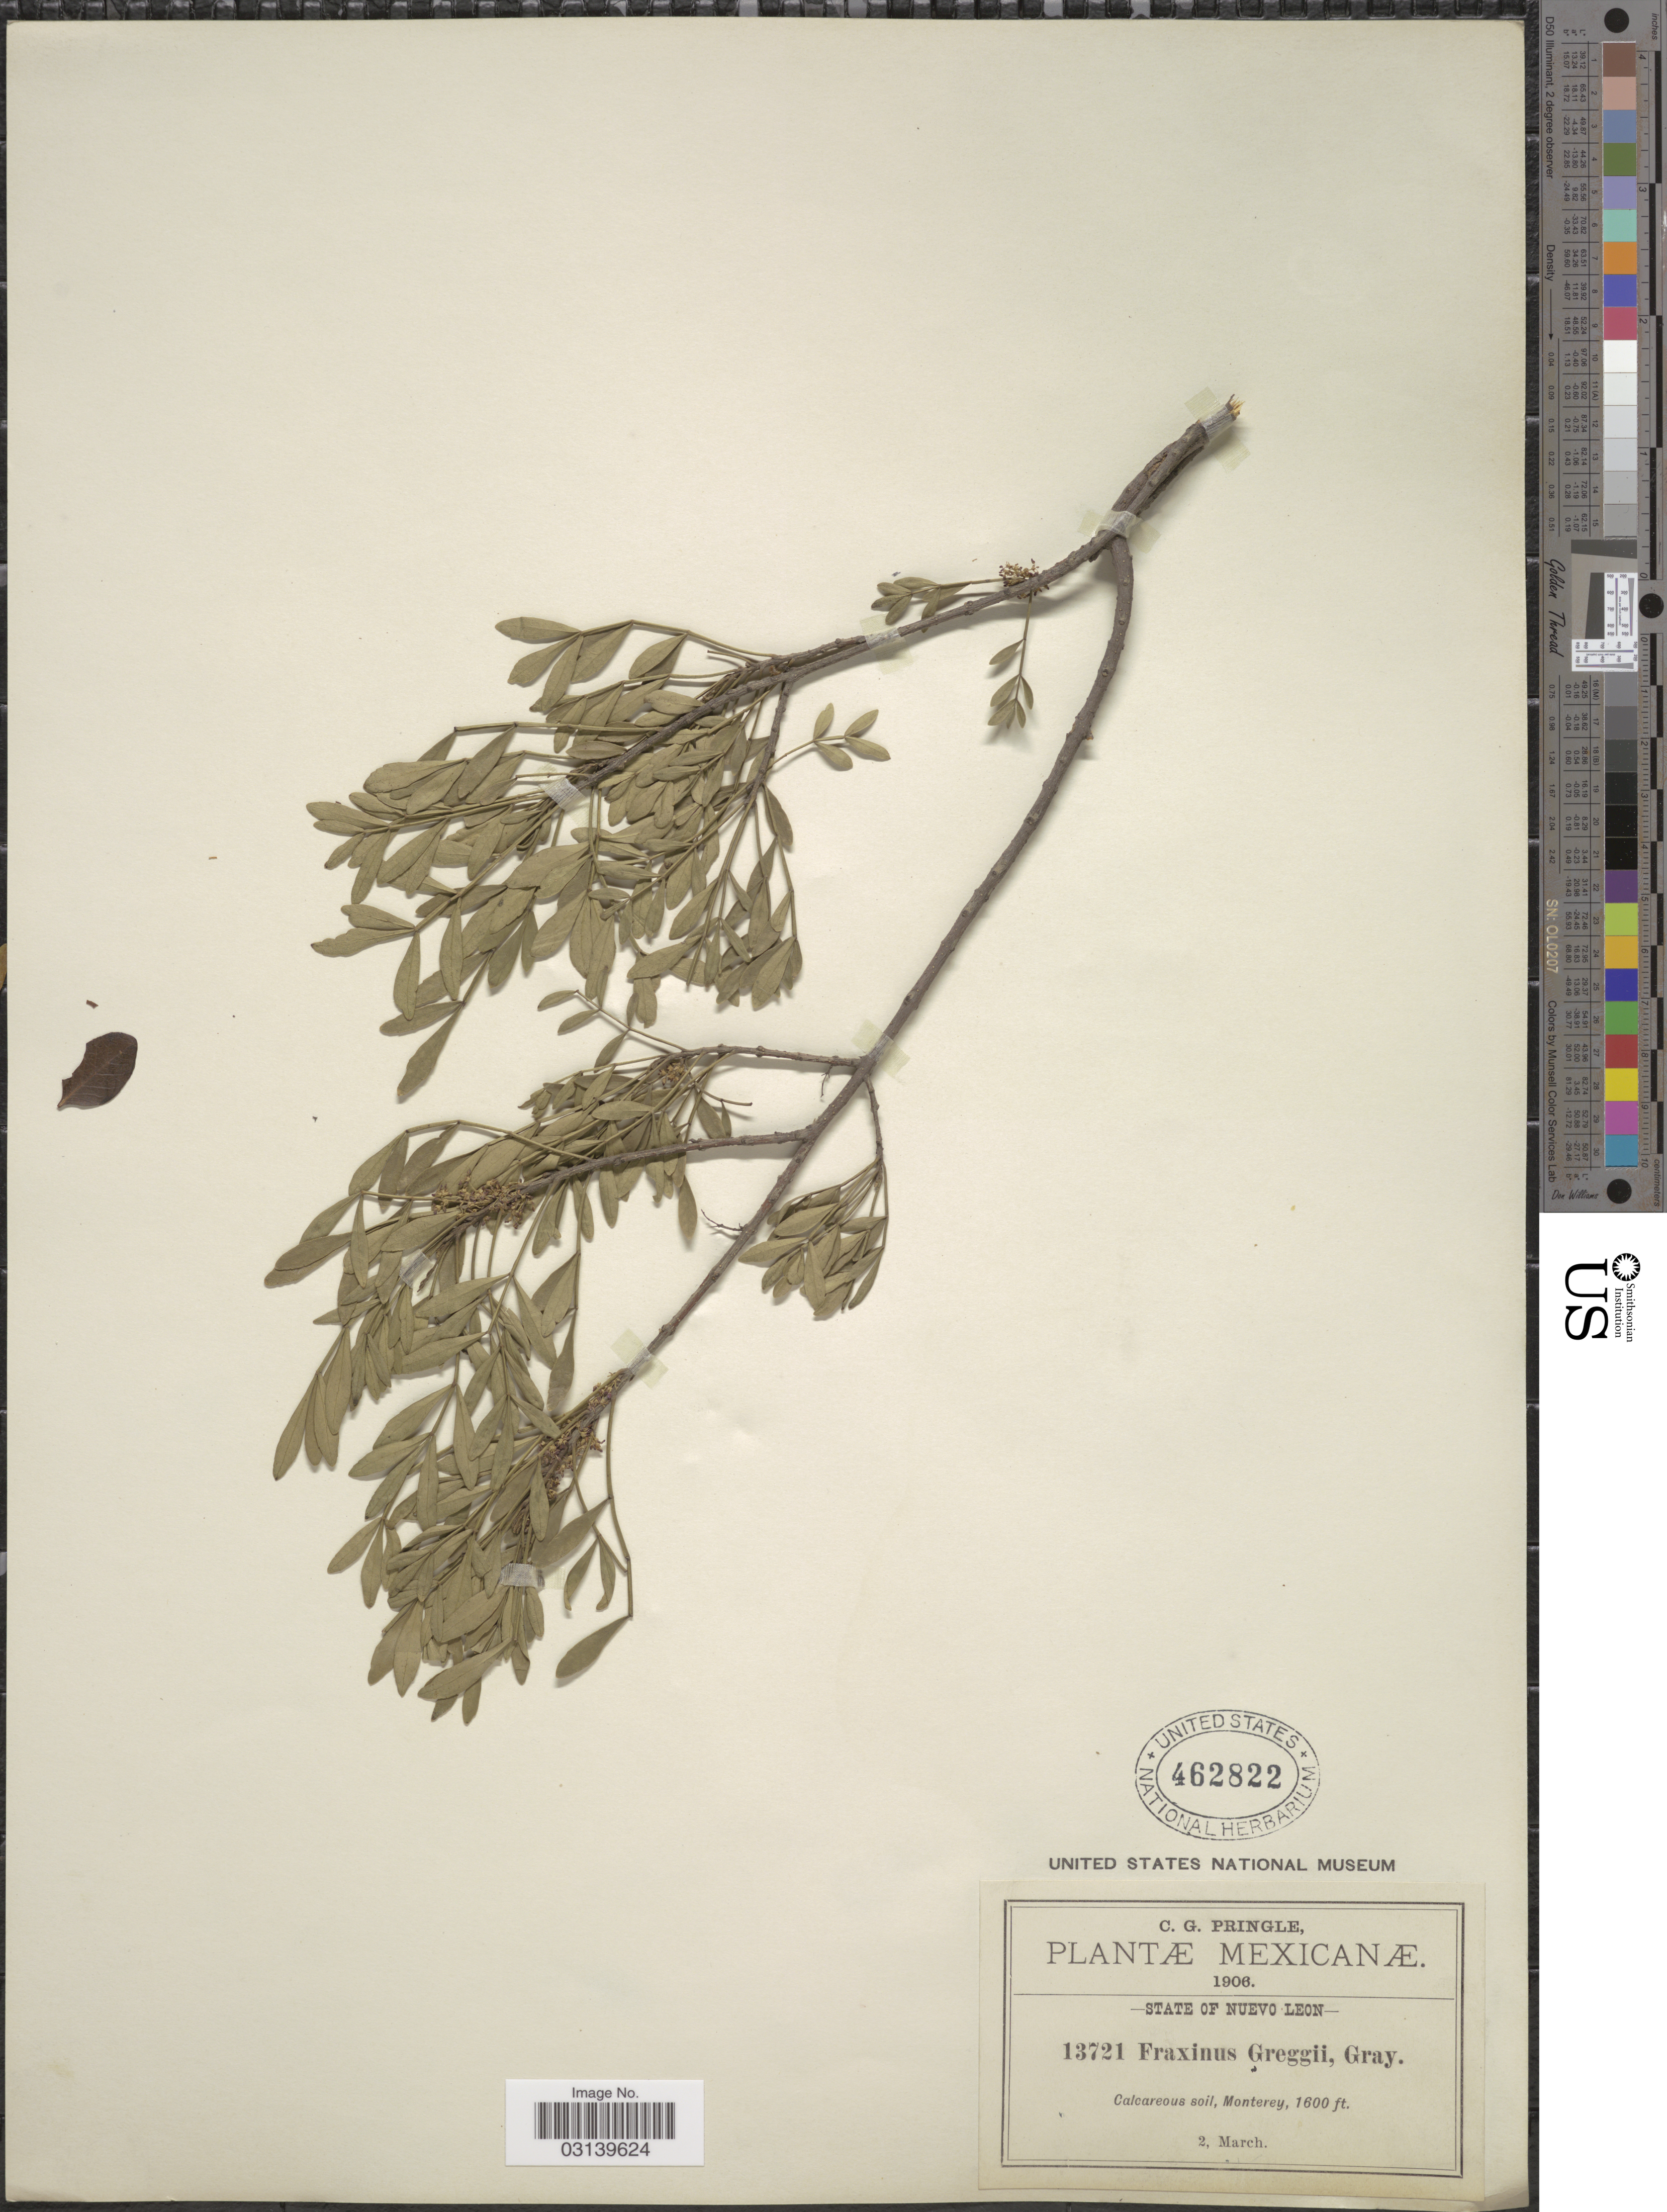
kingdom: Plantae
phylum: Tracheophyta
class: Magnoliopsida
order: Lamiales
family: Oleaceae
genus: Fraxinus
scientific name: Fraxinus greggii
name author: A. Gray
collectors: C. G. Pringle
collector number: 13721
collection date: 1906-03-02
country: Mexico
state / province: Nuevo León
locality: Monterey.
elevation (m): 488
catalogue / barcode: US 462822